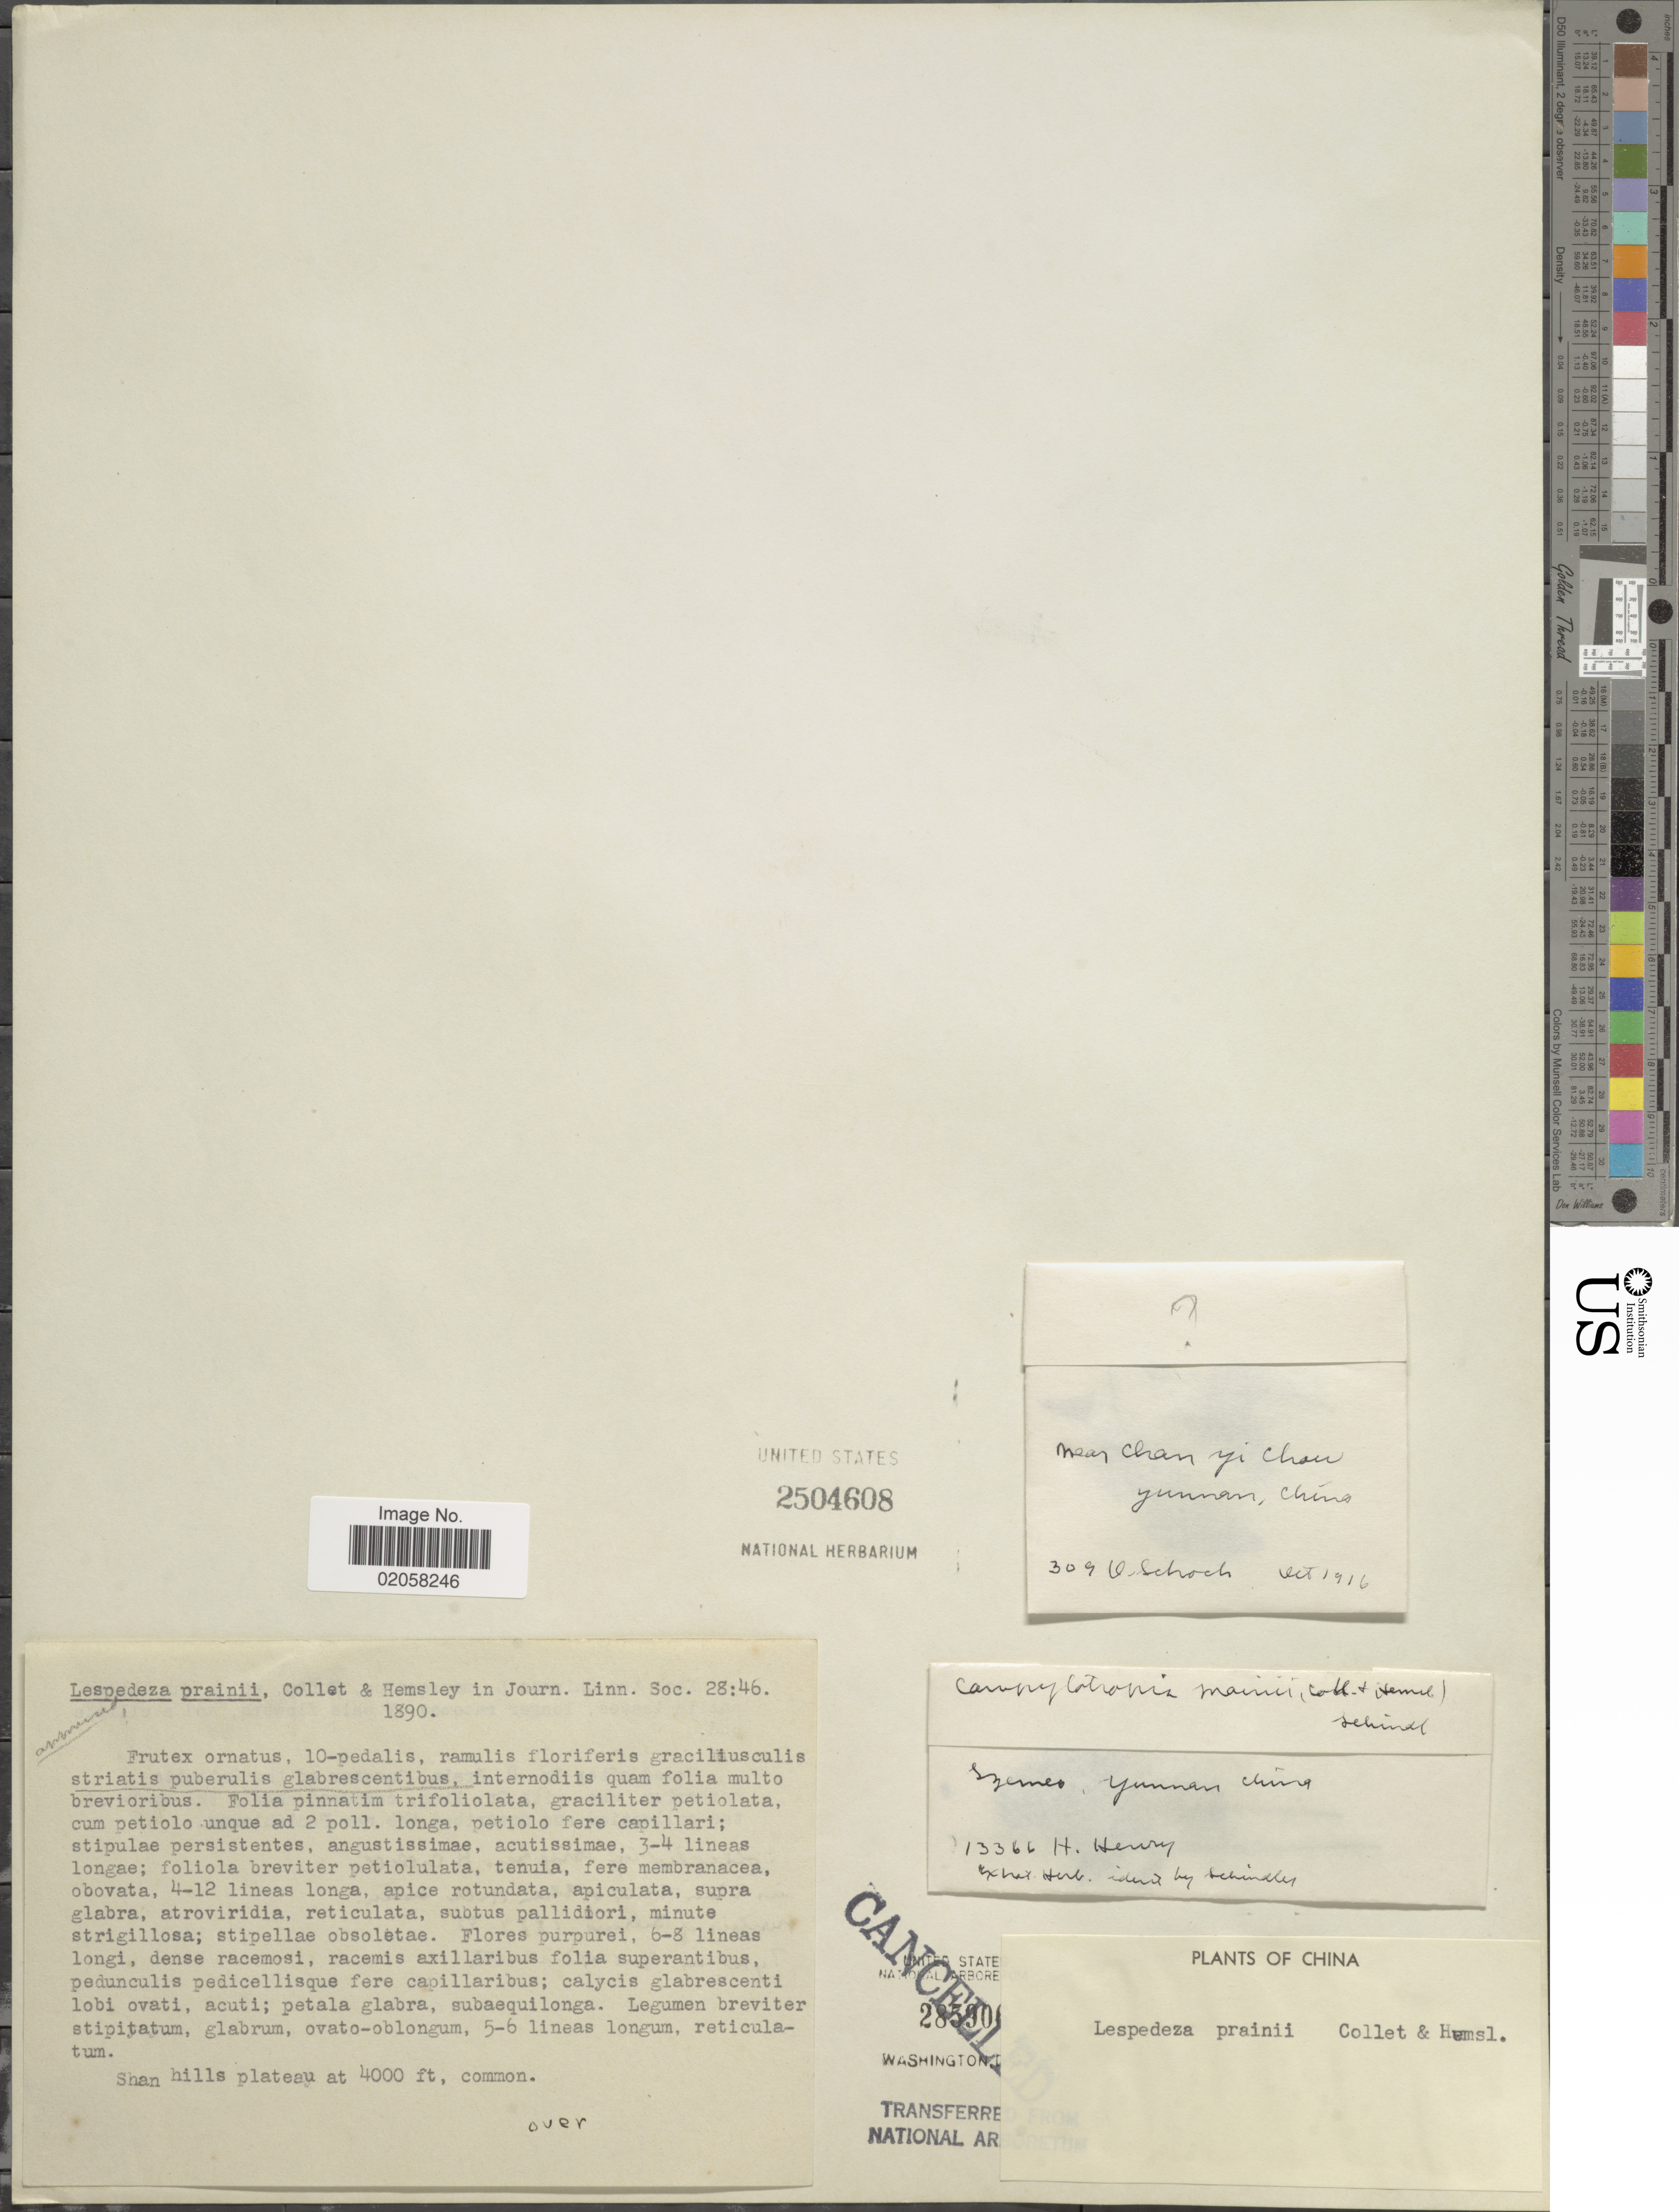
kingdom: Plantae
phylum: Tracheophyta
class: Magnoliopsida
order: Fabales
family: Fabaceae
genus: Campylotropis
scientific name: Campylotropis prainii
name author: (Collett & Hemsl.) Schindl.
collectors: A. Henry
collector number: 13366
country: China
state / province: Yunnan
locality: Szemeo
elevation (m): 1219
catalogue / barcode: US 2504608